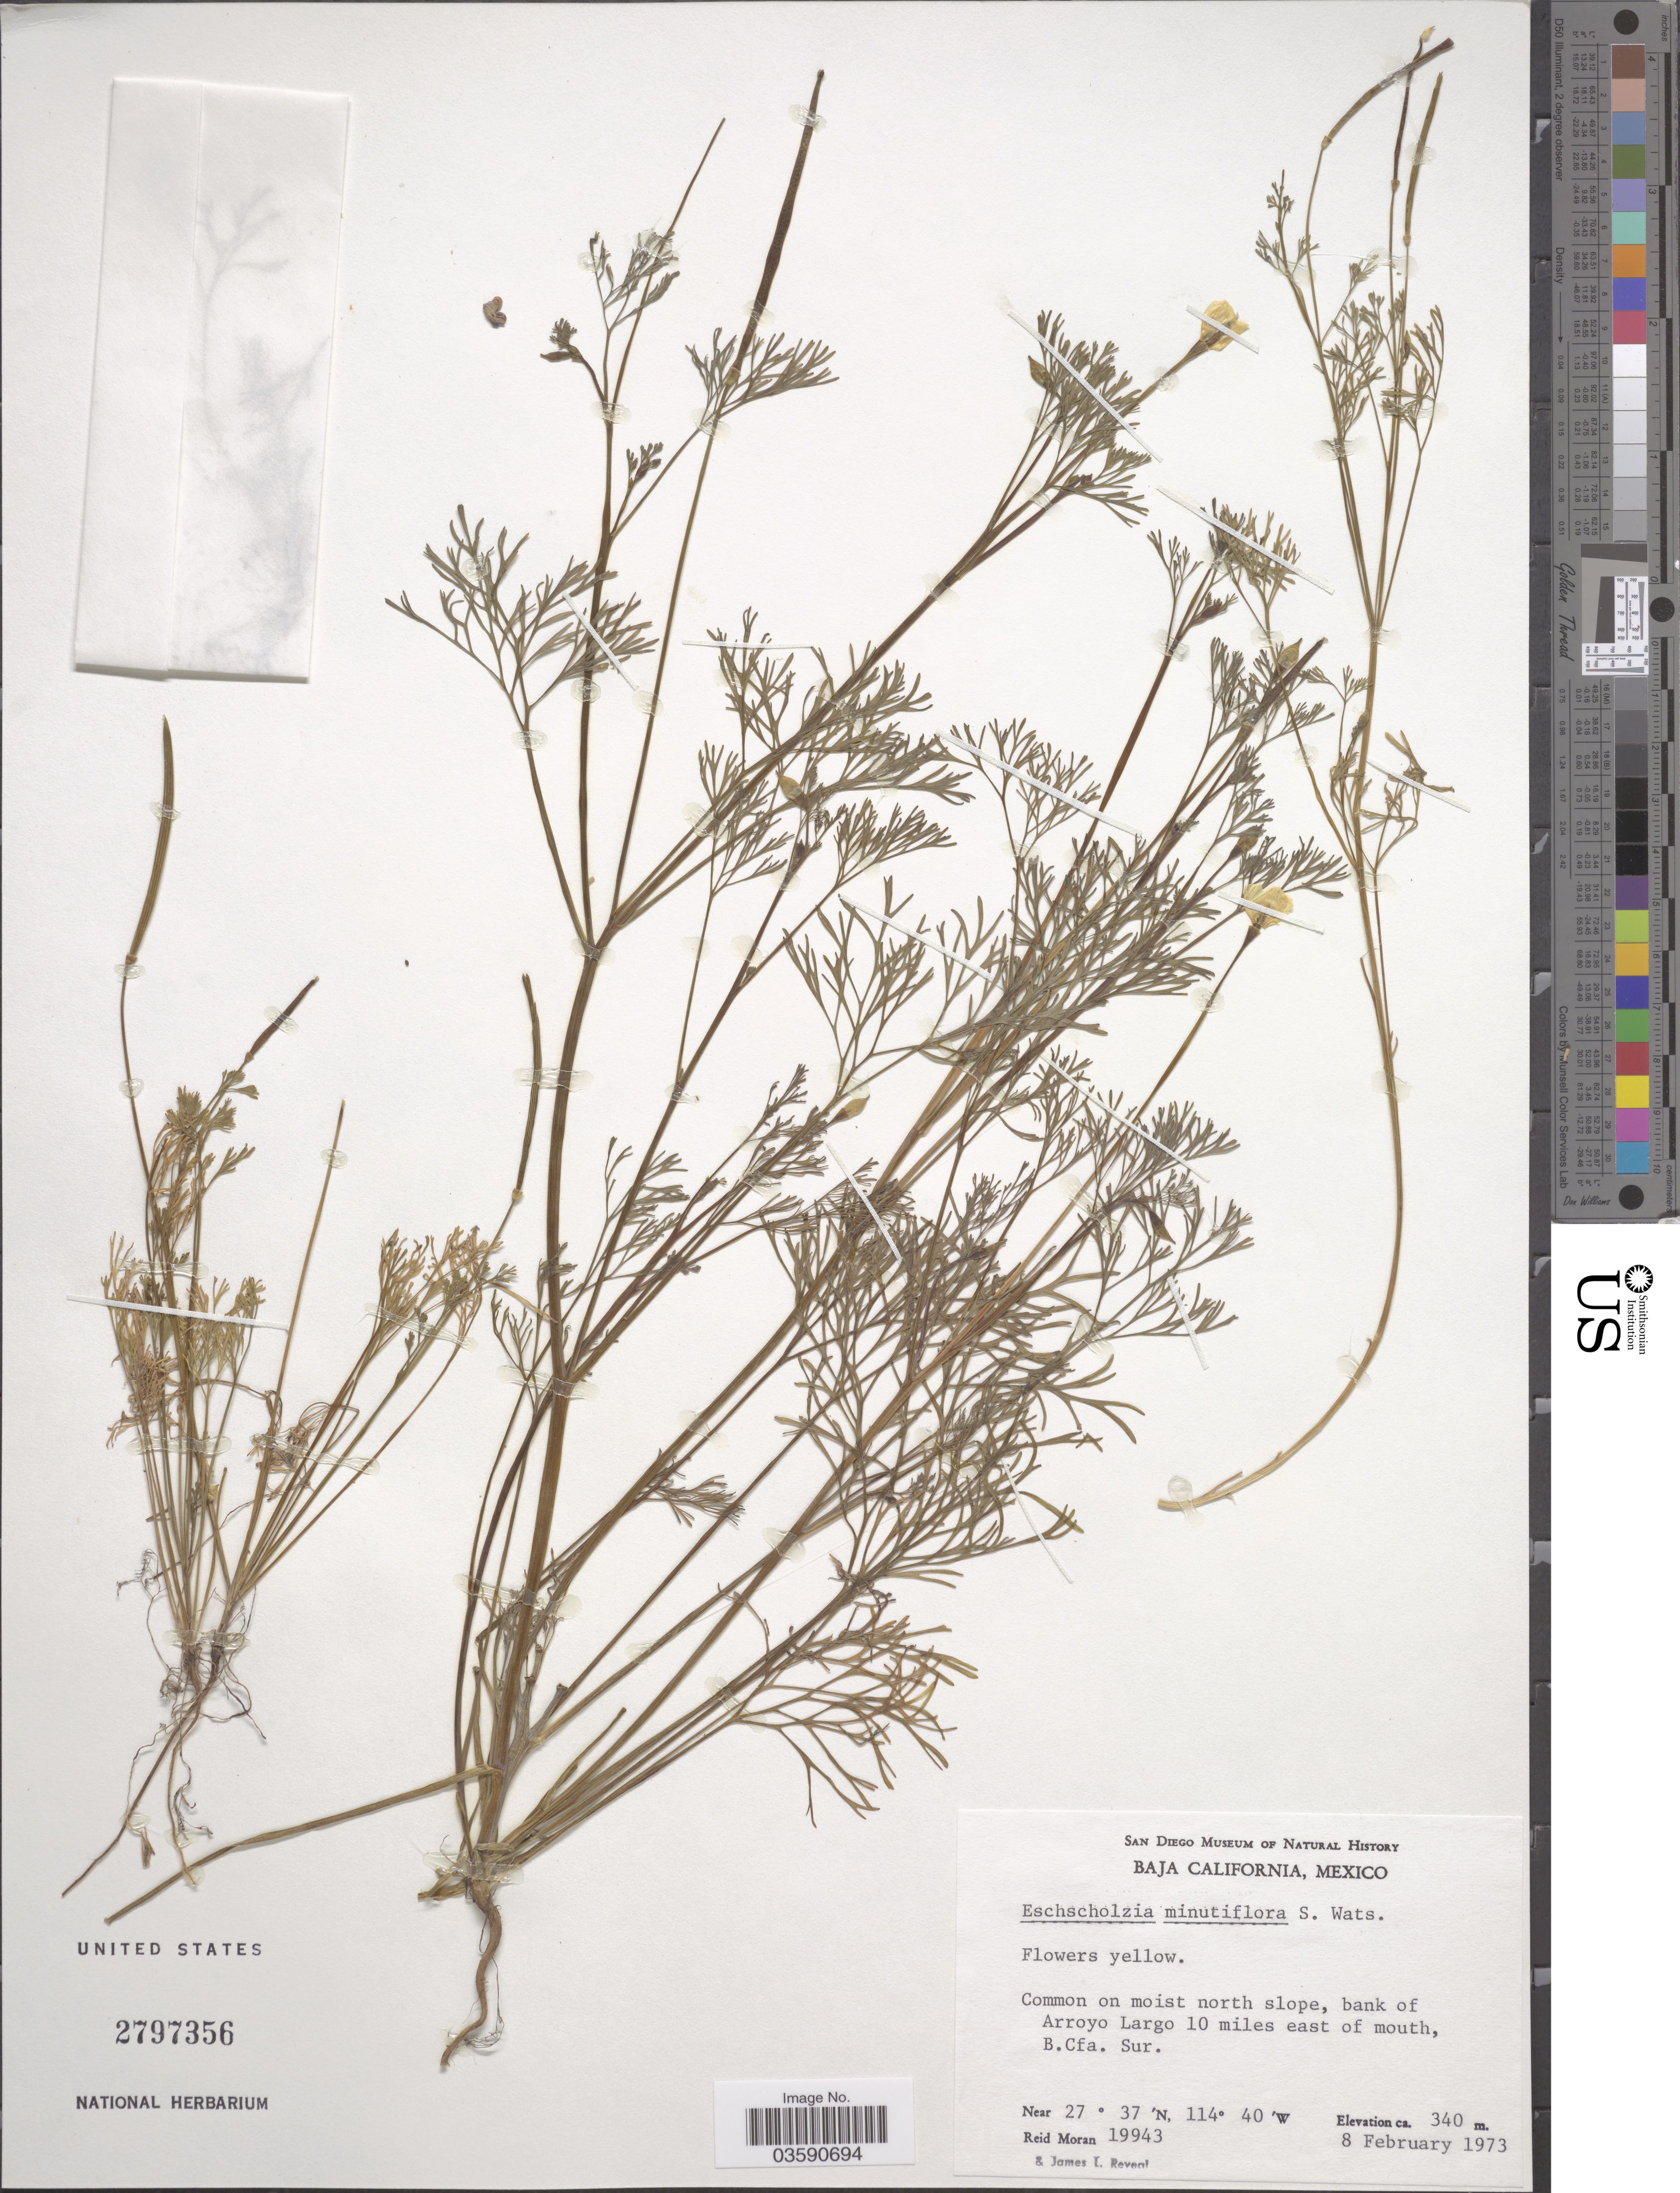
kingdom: Plantae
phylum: Tracheophyta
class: Magnoliopsida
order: Ranunculales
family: Papaveraceae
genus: Eschscholzia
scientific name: Eschscholzia minutiflora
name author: S. Watson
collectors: R. V. Moran & J. L. Reveal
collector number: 19943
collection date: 1973-02-08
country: Mexico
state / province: Baja California Sur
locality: Common on moist north slope, bank of Arroyo Largo 10 miles east of mouth.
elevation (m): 340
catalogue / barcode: US 2797356